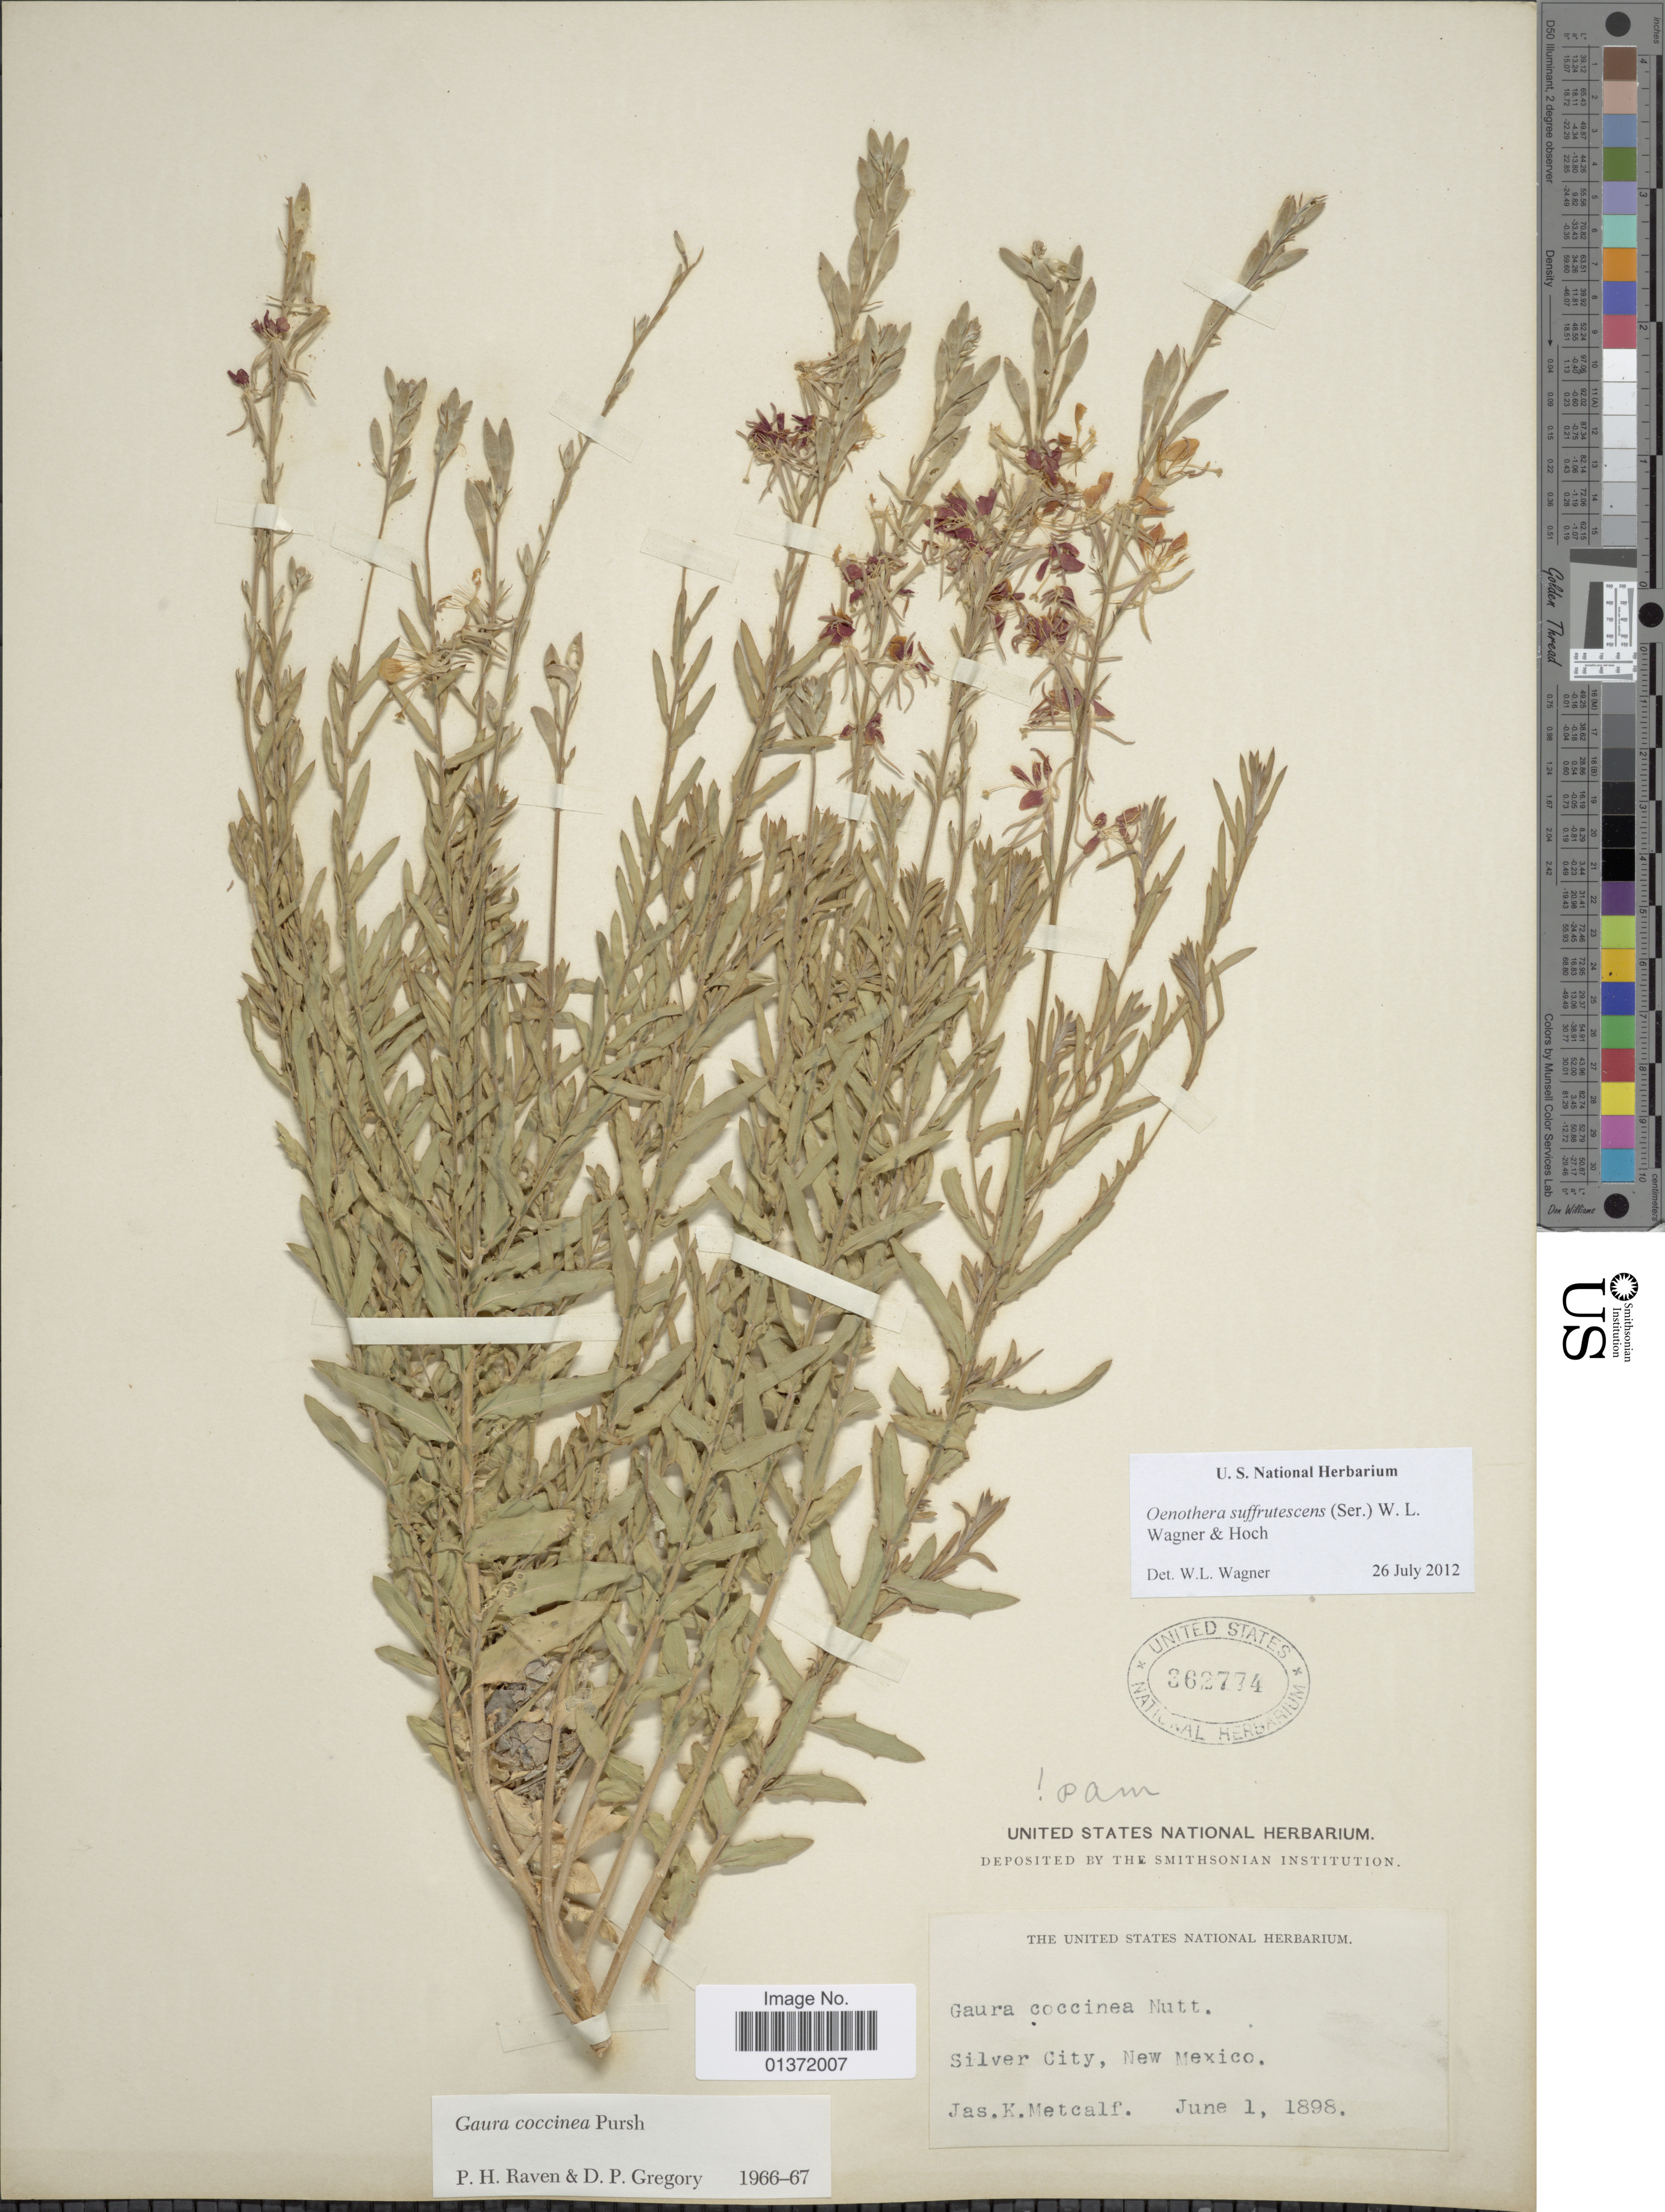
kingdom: Plantae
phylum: Tracheophyta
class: Magnoliopsida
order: Myrtales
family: Onagraceae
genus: Oenothera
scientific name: Oenothera suffrutescens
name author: (Ser.) W.L. Wagner & Hoch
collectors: J. Metcalf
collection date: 1898-06-01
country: United States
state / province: New Mexico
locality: Silver City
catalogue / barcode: US 362774